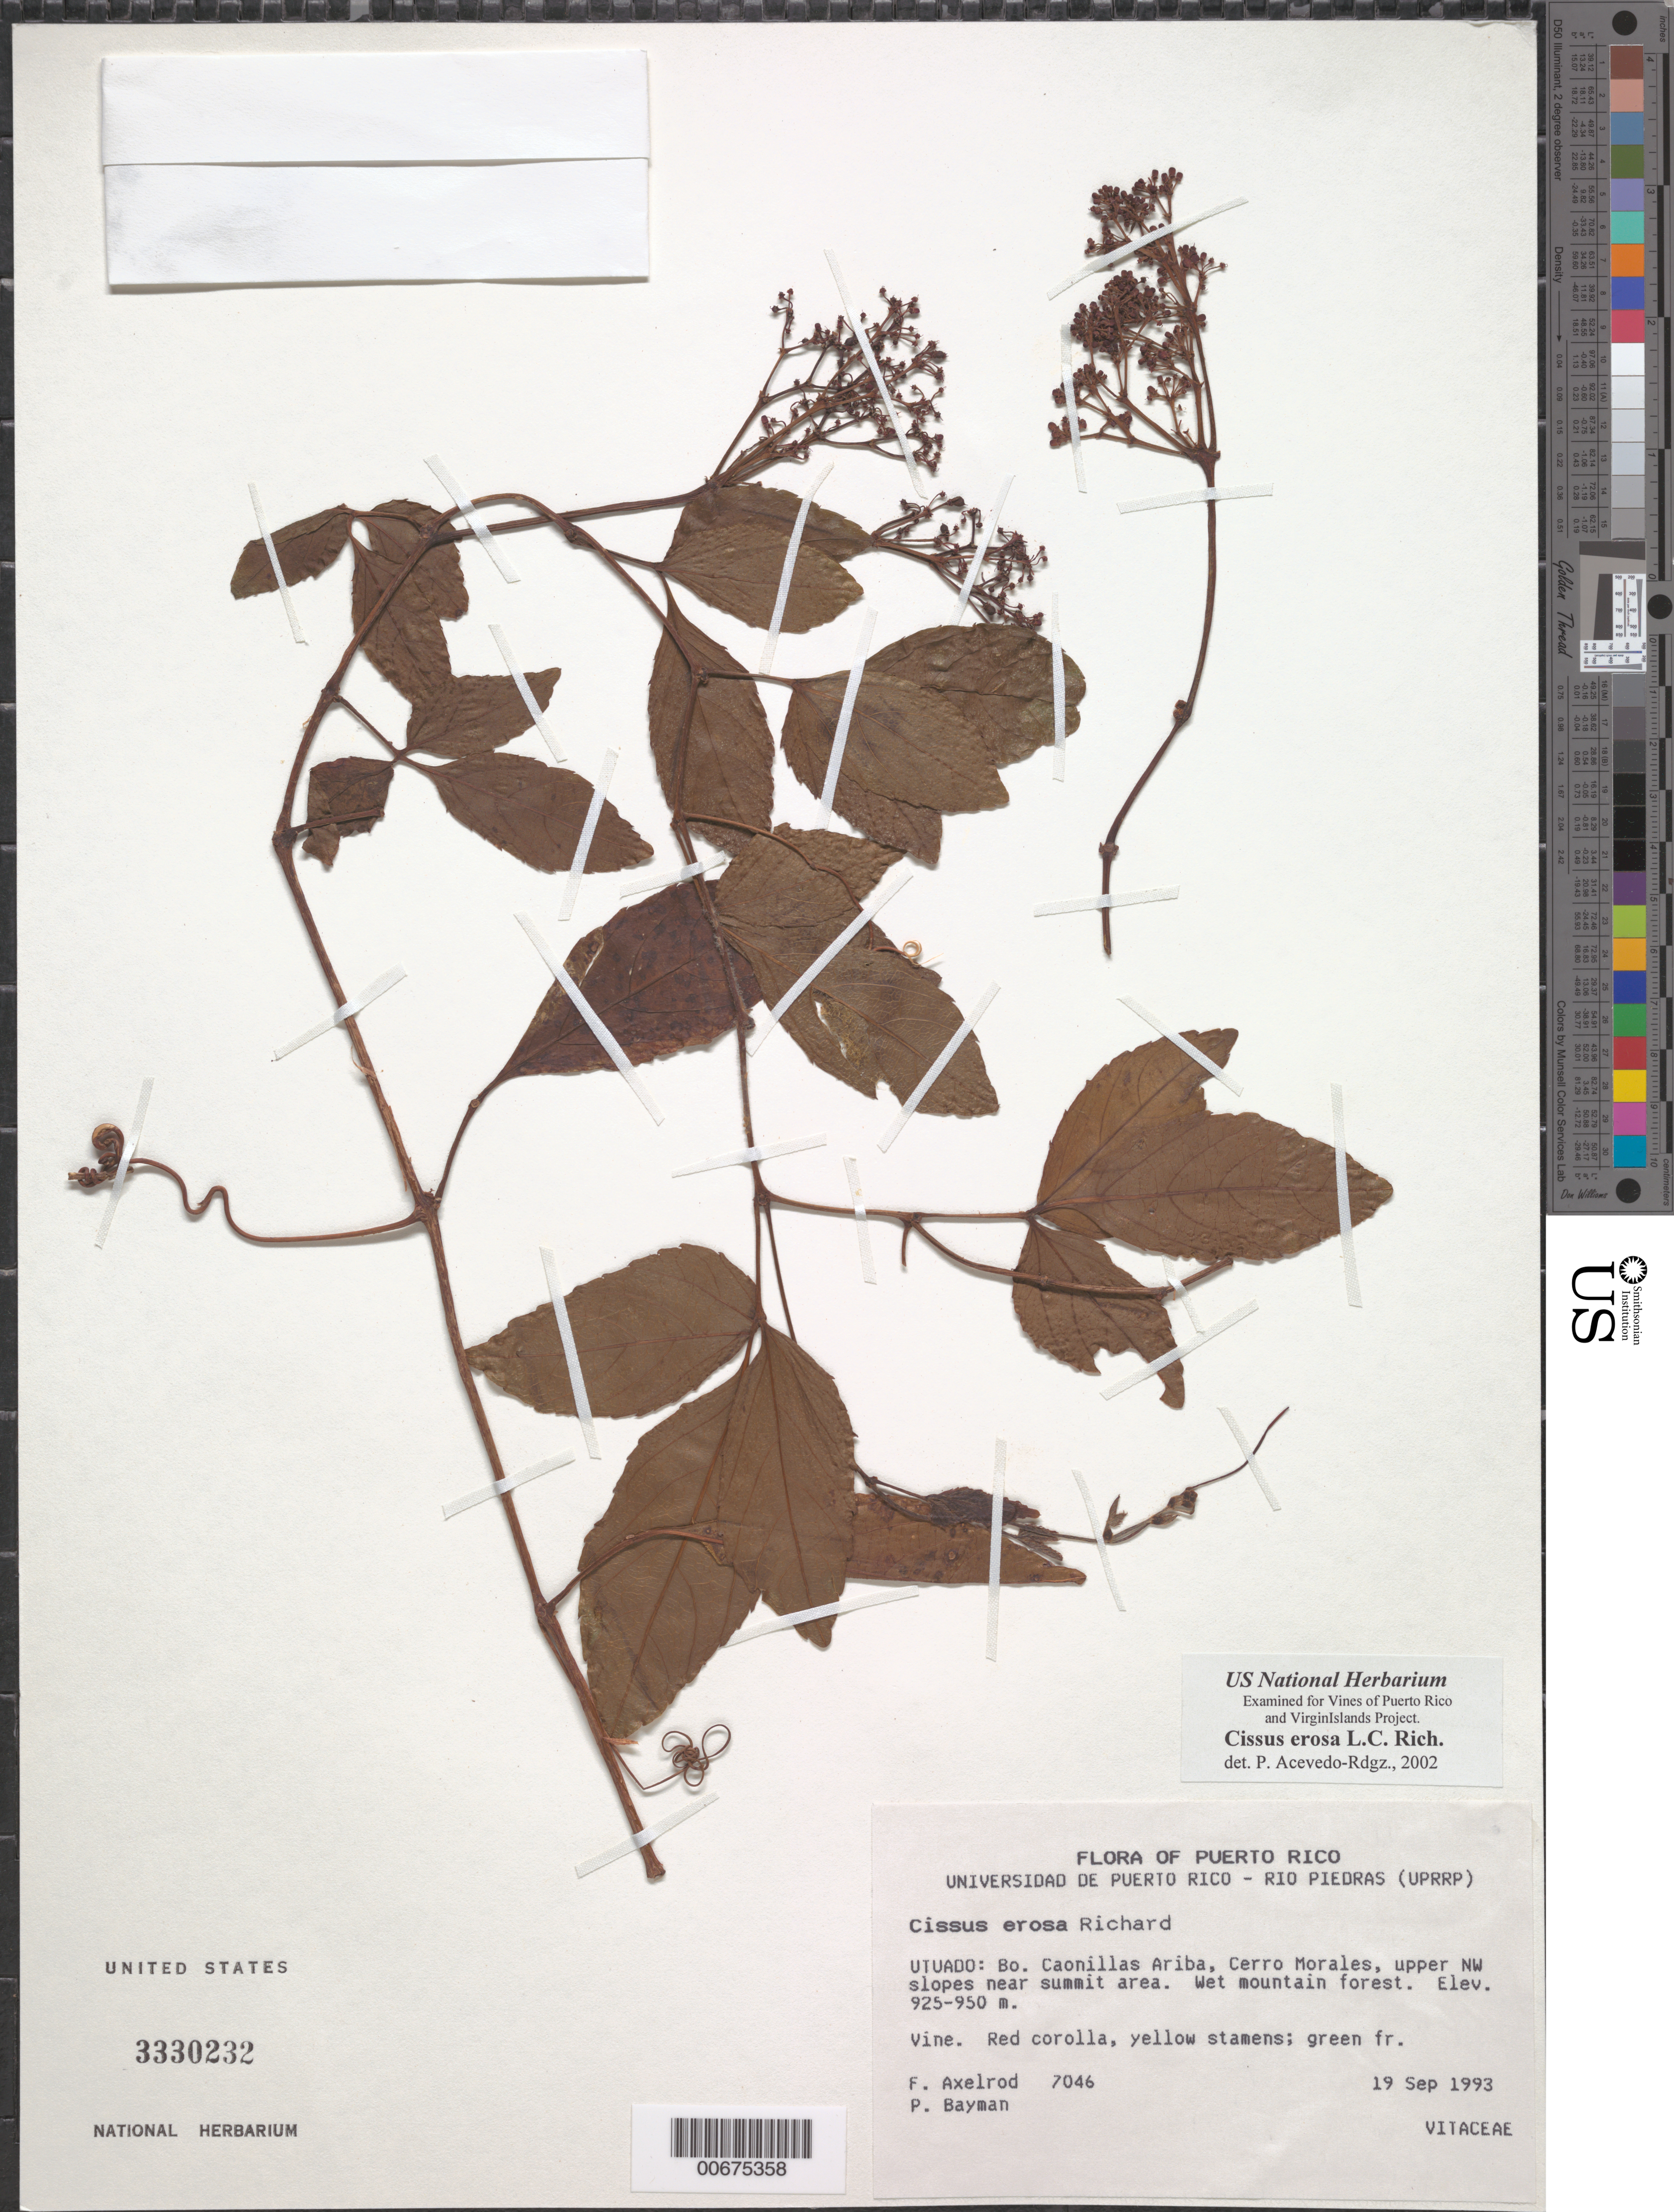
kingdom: Plantae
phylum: Tracheophyta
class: Magnoliopsida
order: Vitales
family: Vitaceae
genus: Cissus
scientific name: Cissus erosa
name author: Rich.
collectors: F. Axelrod & P. Bayman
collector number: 7046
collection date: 1993-09-19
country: Puerto Rico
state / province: Utuado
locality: Bo. Caonillas Ariba, Cerro Morales, upper NW slopes near summit area.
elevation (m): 925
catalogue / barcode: US 3330232